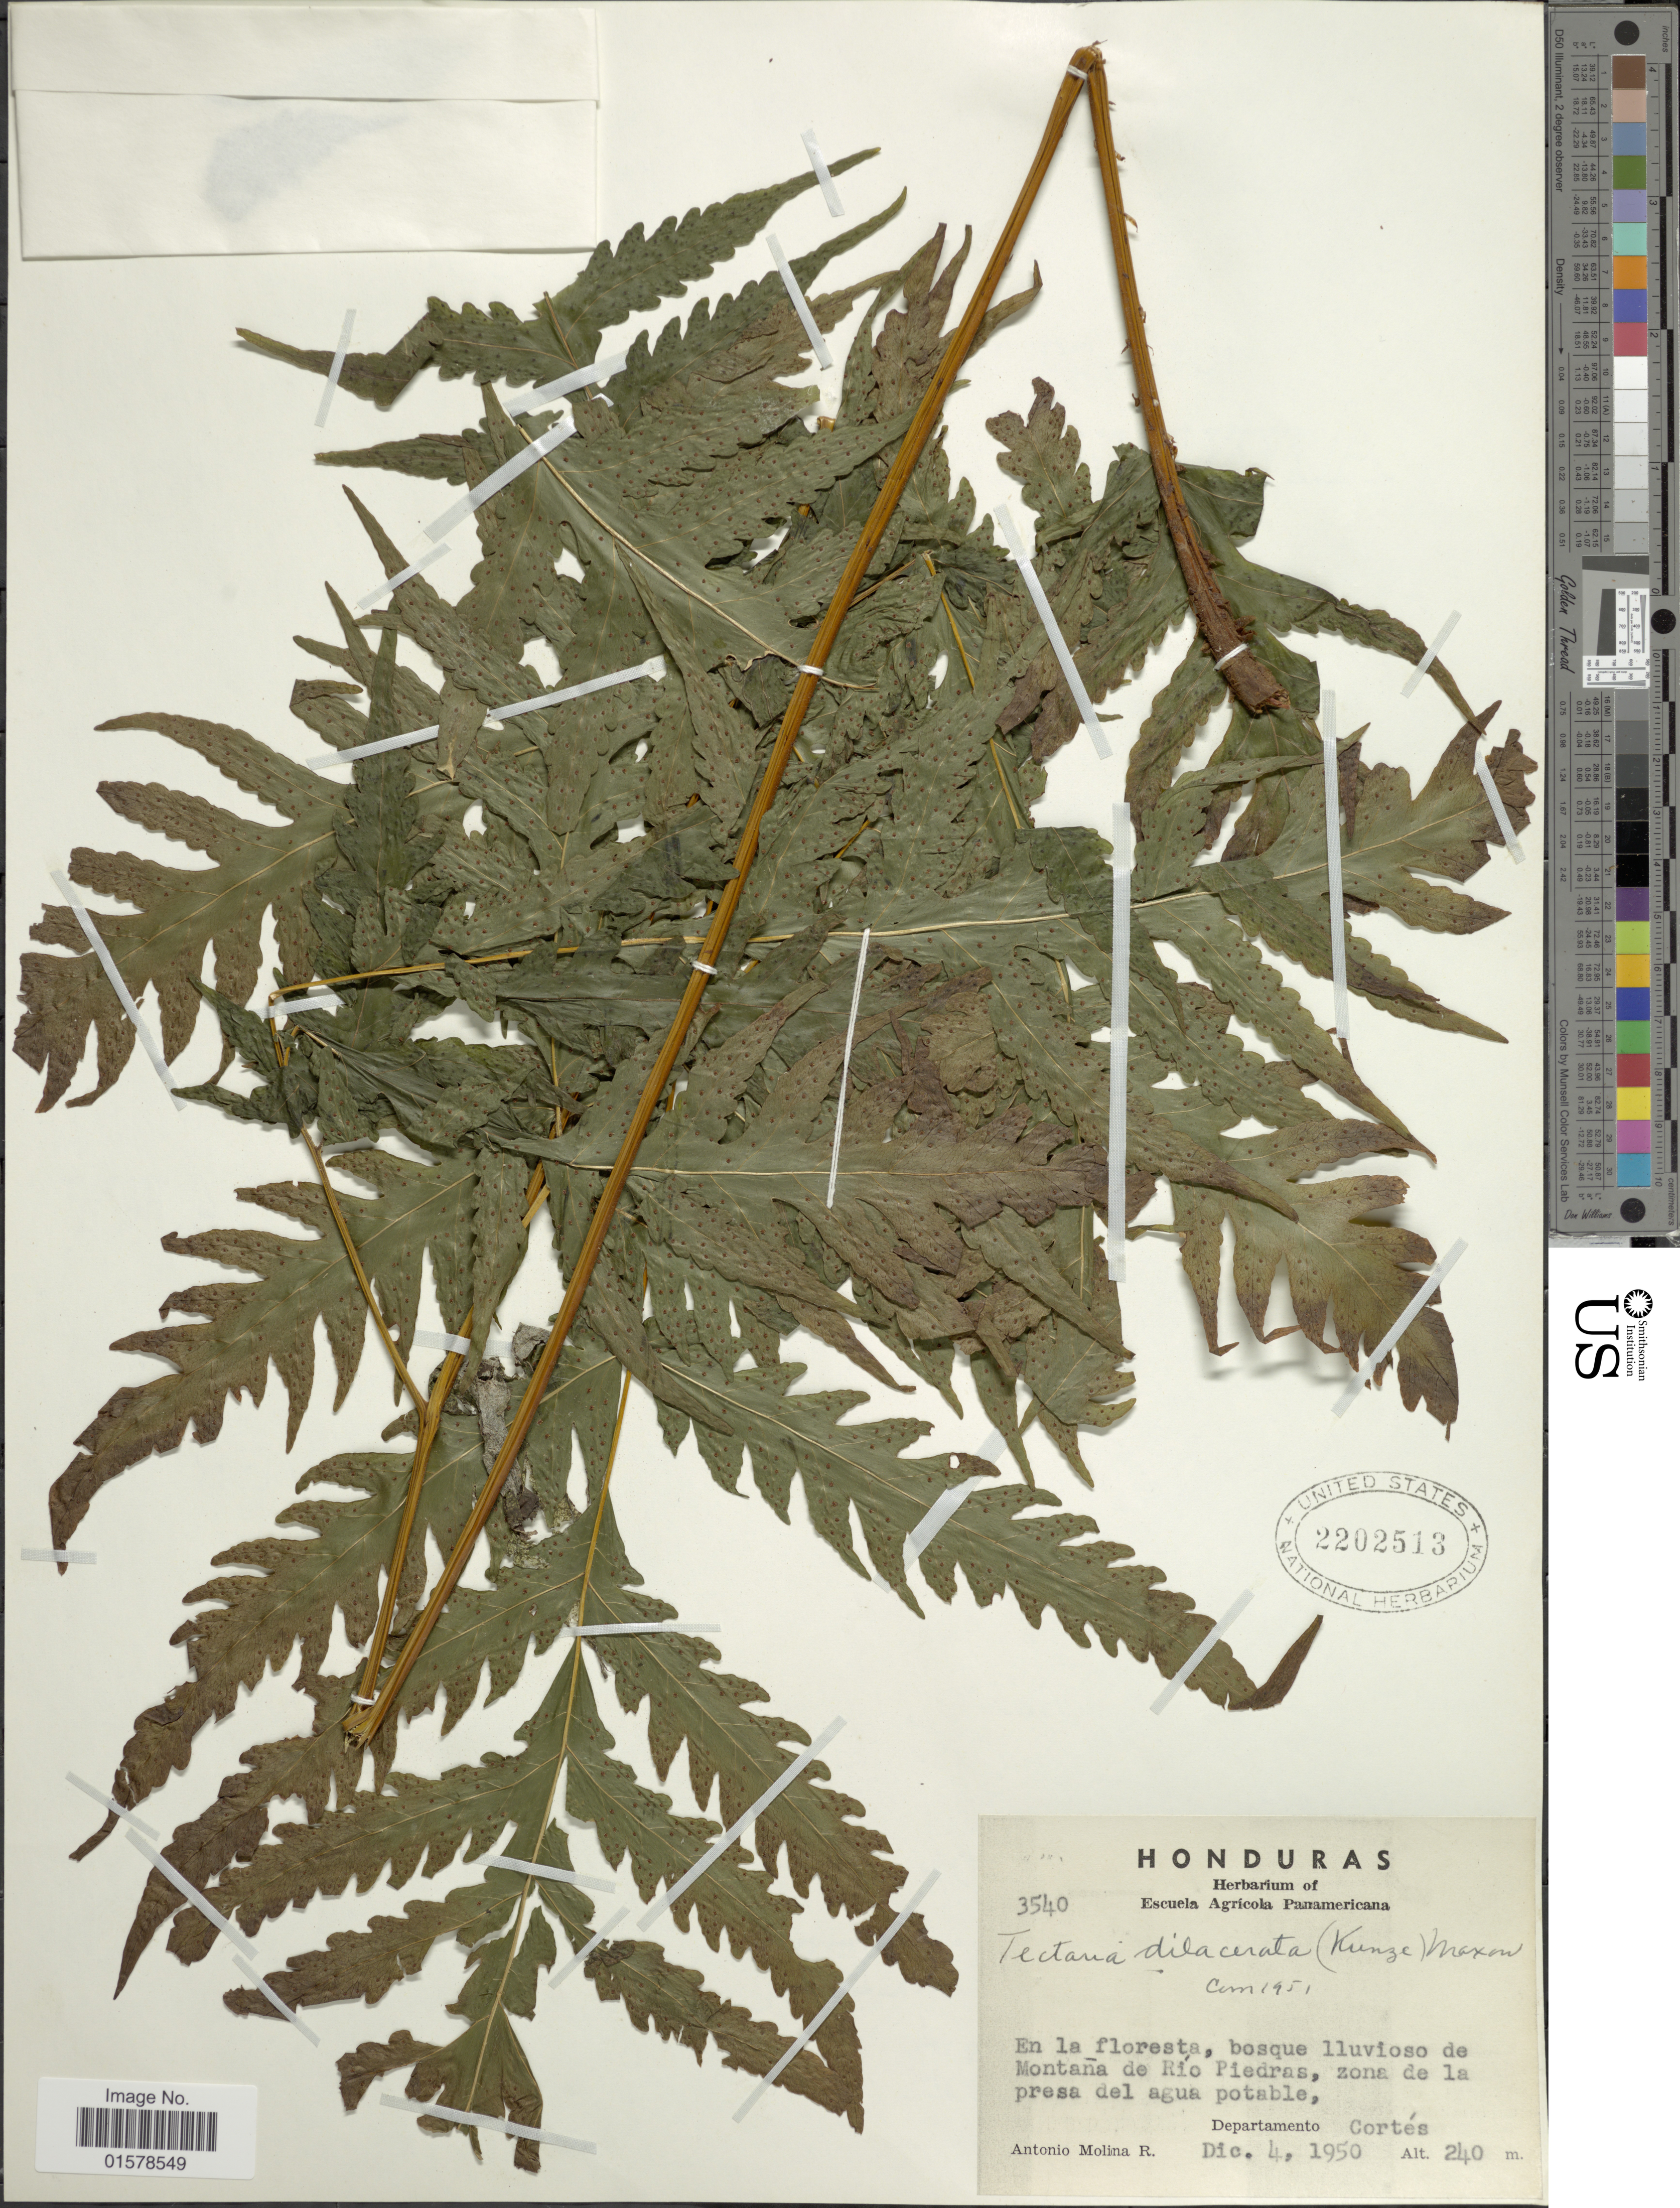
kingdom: Plantae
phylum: Tracheophyta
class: Polypodiopsida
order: Polypodiales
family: Tectariaceae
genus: Tectaria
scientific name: Tectaria mexicana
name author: (Fée) C.V. Morton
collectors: A. Molina R.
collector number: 3540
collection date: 1950-12-04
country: Honduras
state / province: Cortés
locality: En la floresta, bosque lluvioso de Montana de Rio Piedras, zona de la presa del agua potable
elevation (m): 240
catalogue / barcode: US 2202513